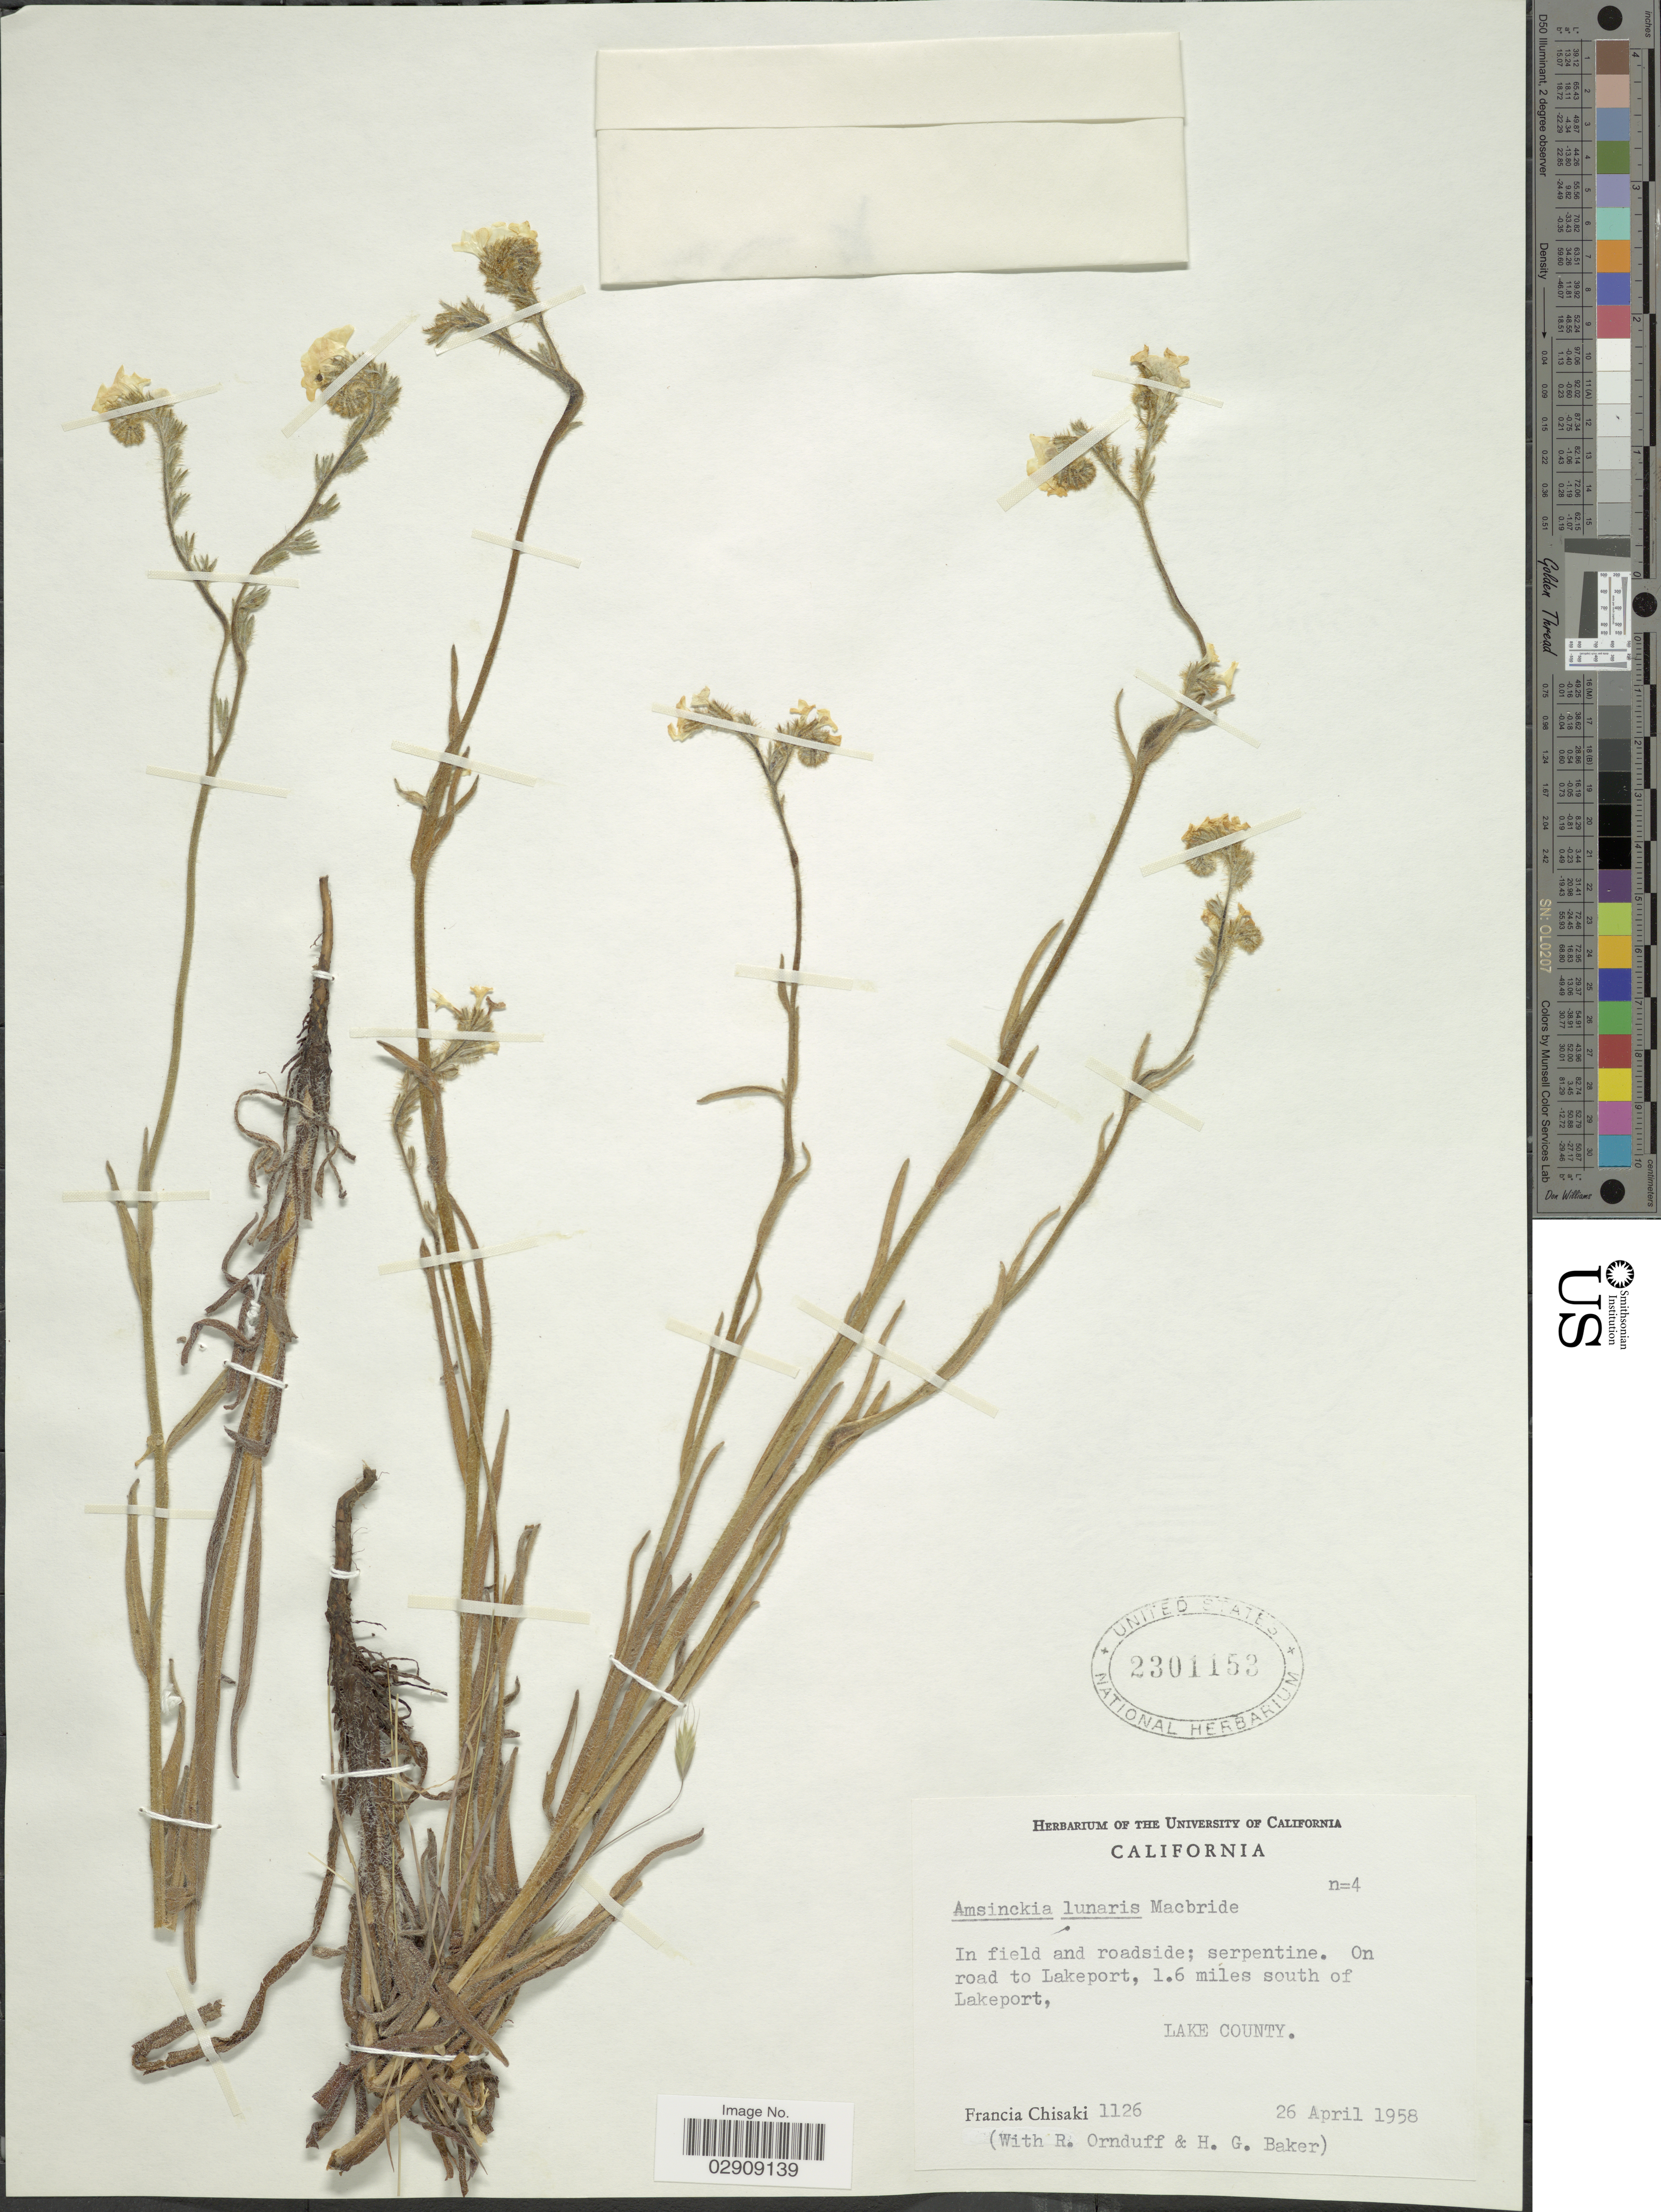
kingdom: Plantae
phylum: Tracheophyta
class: Magnoliopsida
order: Boraginales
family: Boraginaceae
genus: Amsinckia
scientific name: Amsinckia lunaris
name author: J.F. Macbr.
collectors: F. Chisaki, R. Ornduff & H. G. Baker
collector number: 1126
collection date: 1958-04-26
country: United States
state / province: California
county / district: Lake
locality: On road to Lakeport, 1.6 miles south of Lakeport, Lake County.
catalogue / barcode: US 2301153